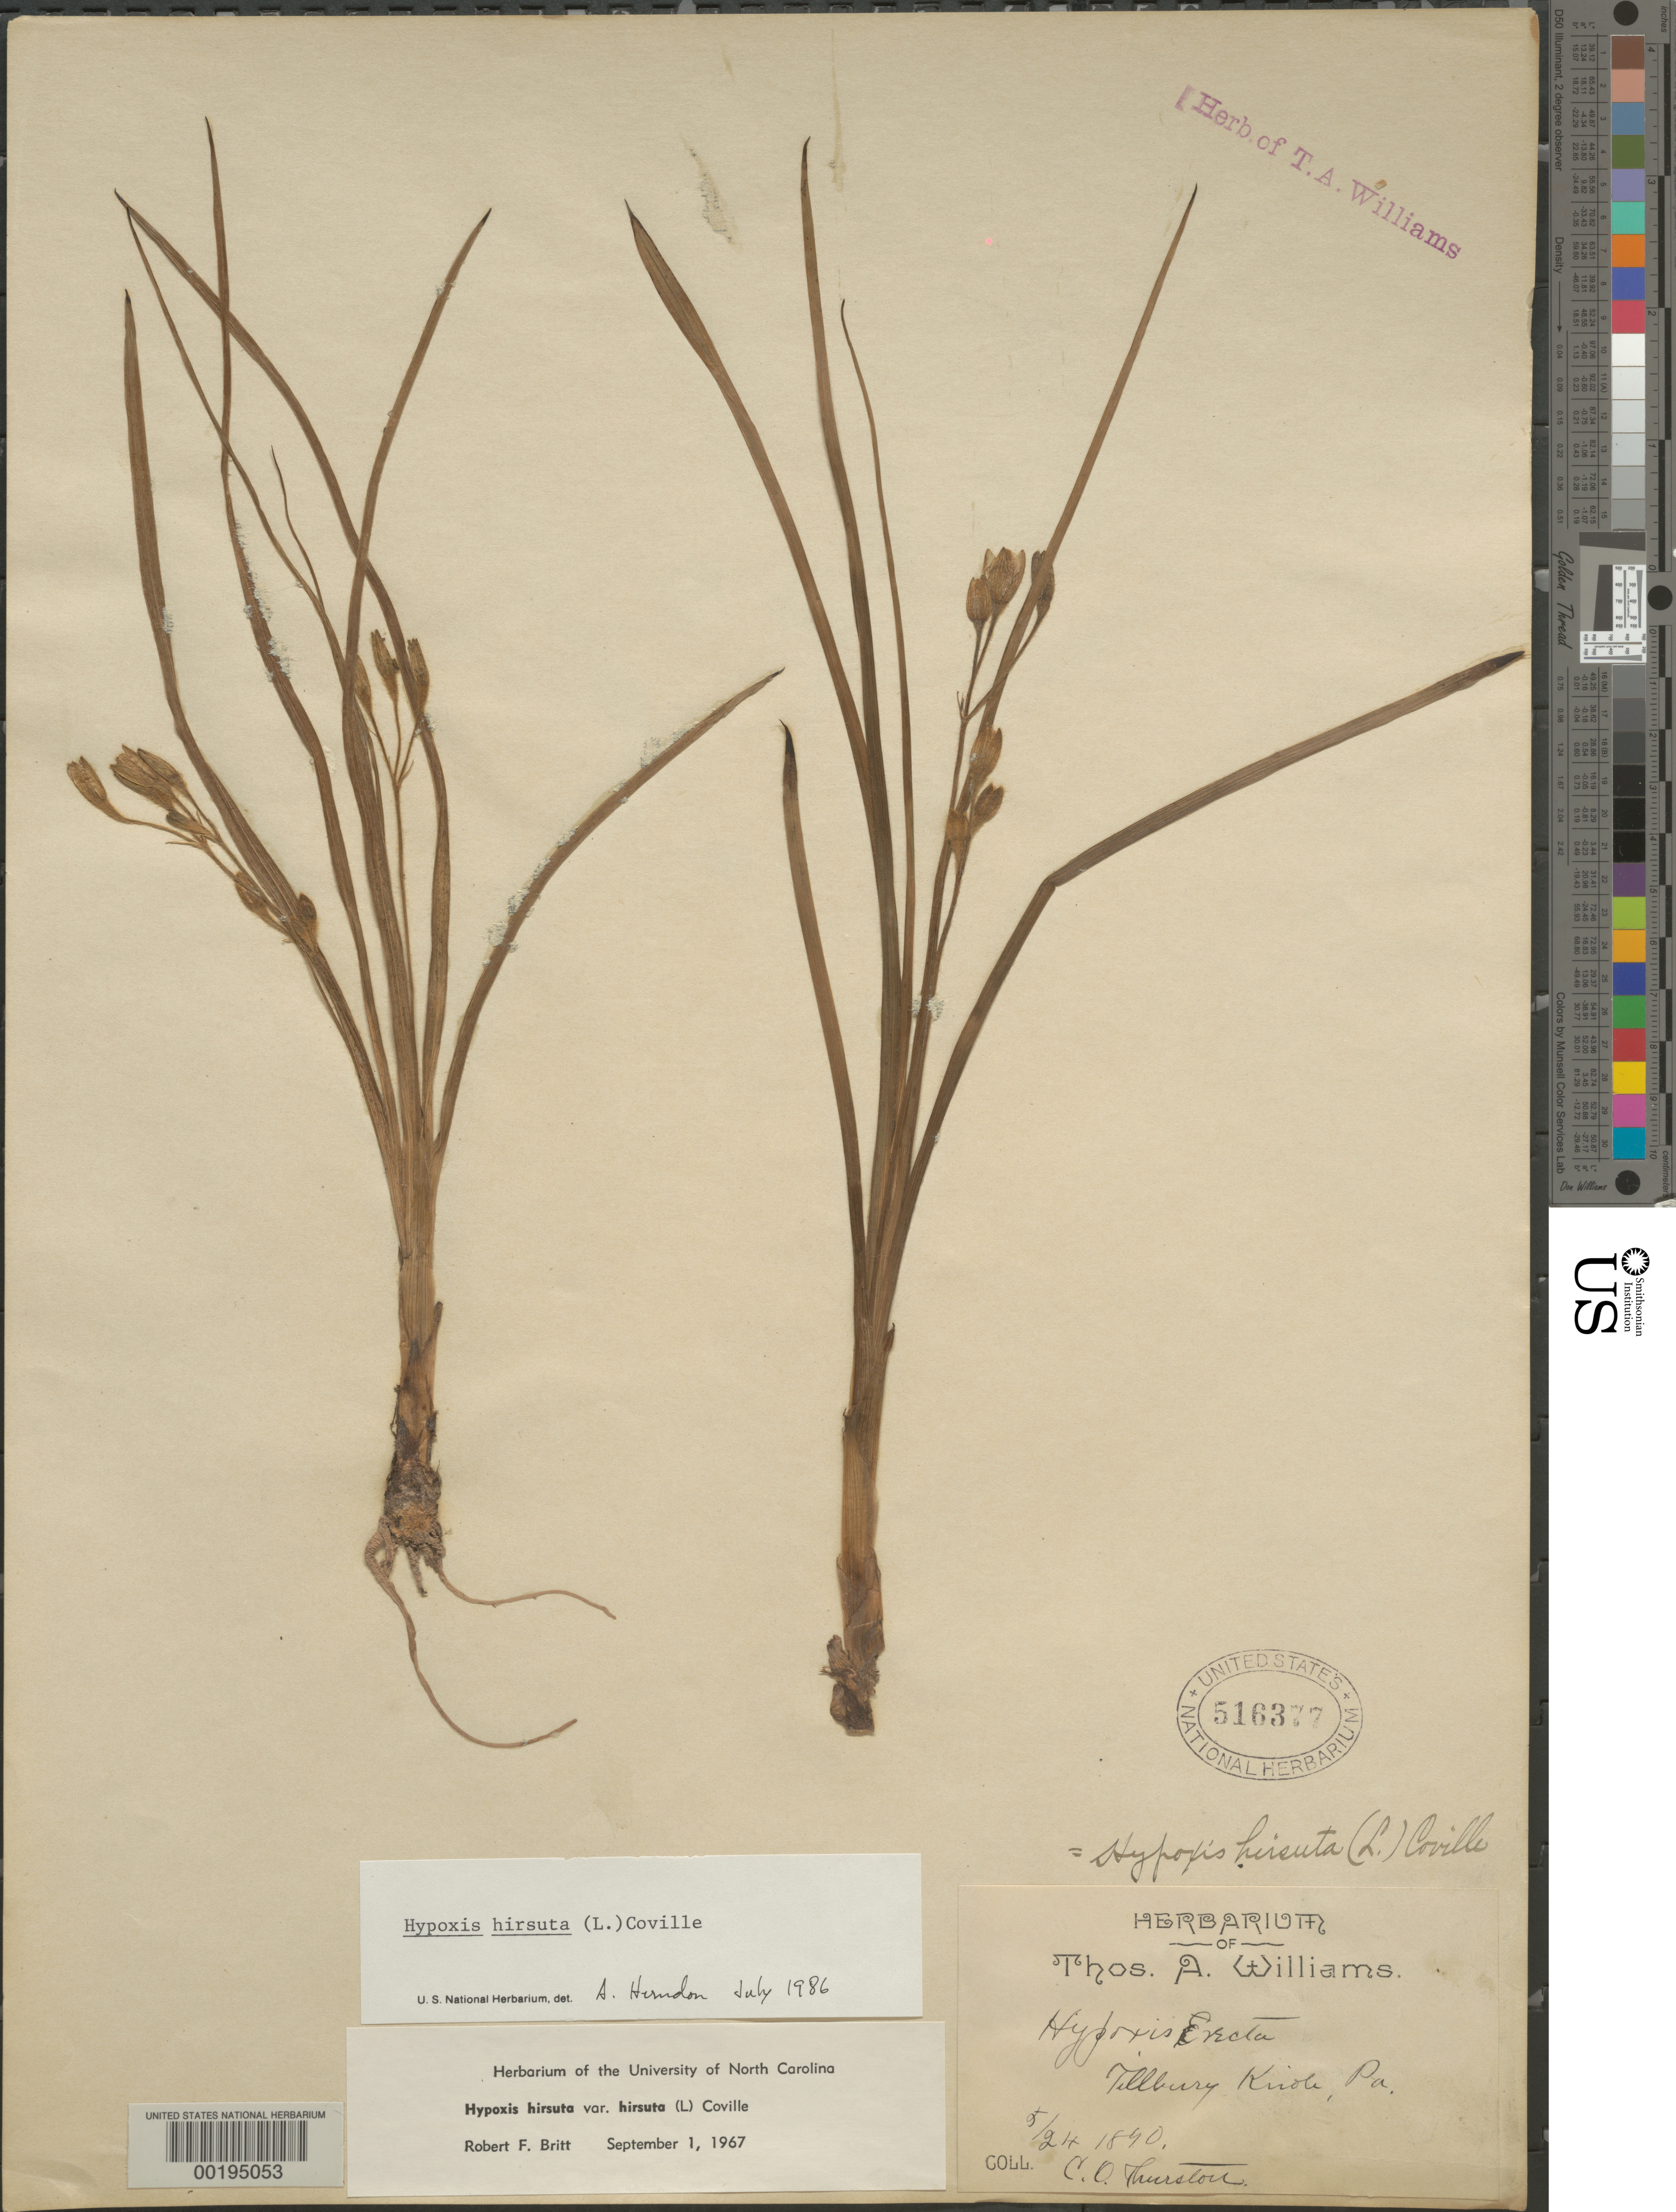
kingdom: Plantae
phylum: Tracheophyta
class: Liliopsida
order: Asparagales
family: Hypoxidaceae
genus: Hypoxis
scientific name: Hypoxis hirsuta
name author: (L.) Coville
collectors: C. Thurston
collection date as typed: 24 May 1890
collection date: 1890-05-24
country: United States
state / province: Pennsylvania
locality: Tillbury knob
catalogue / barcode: US 516377